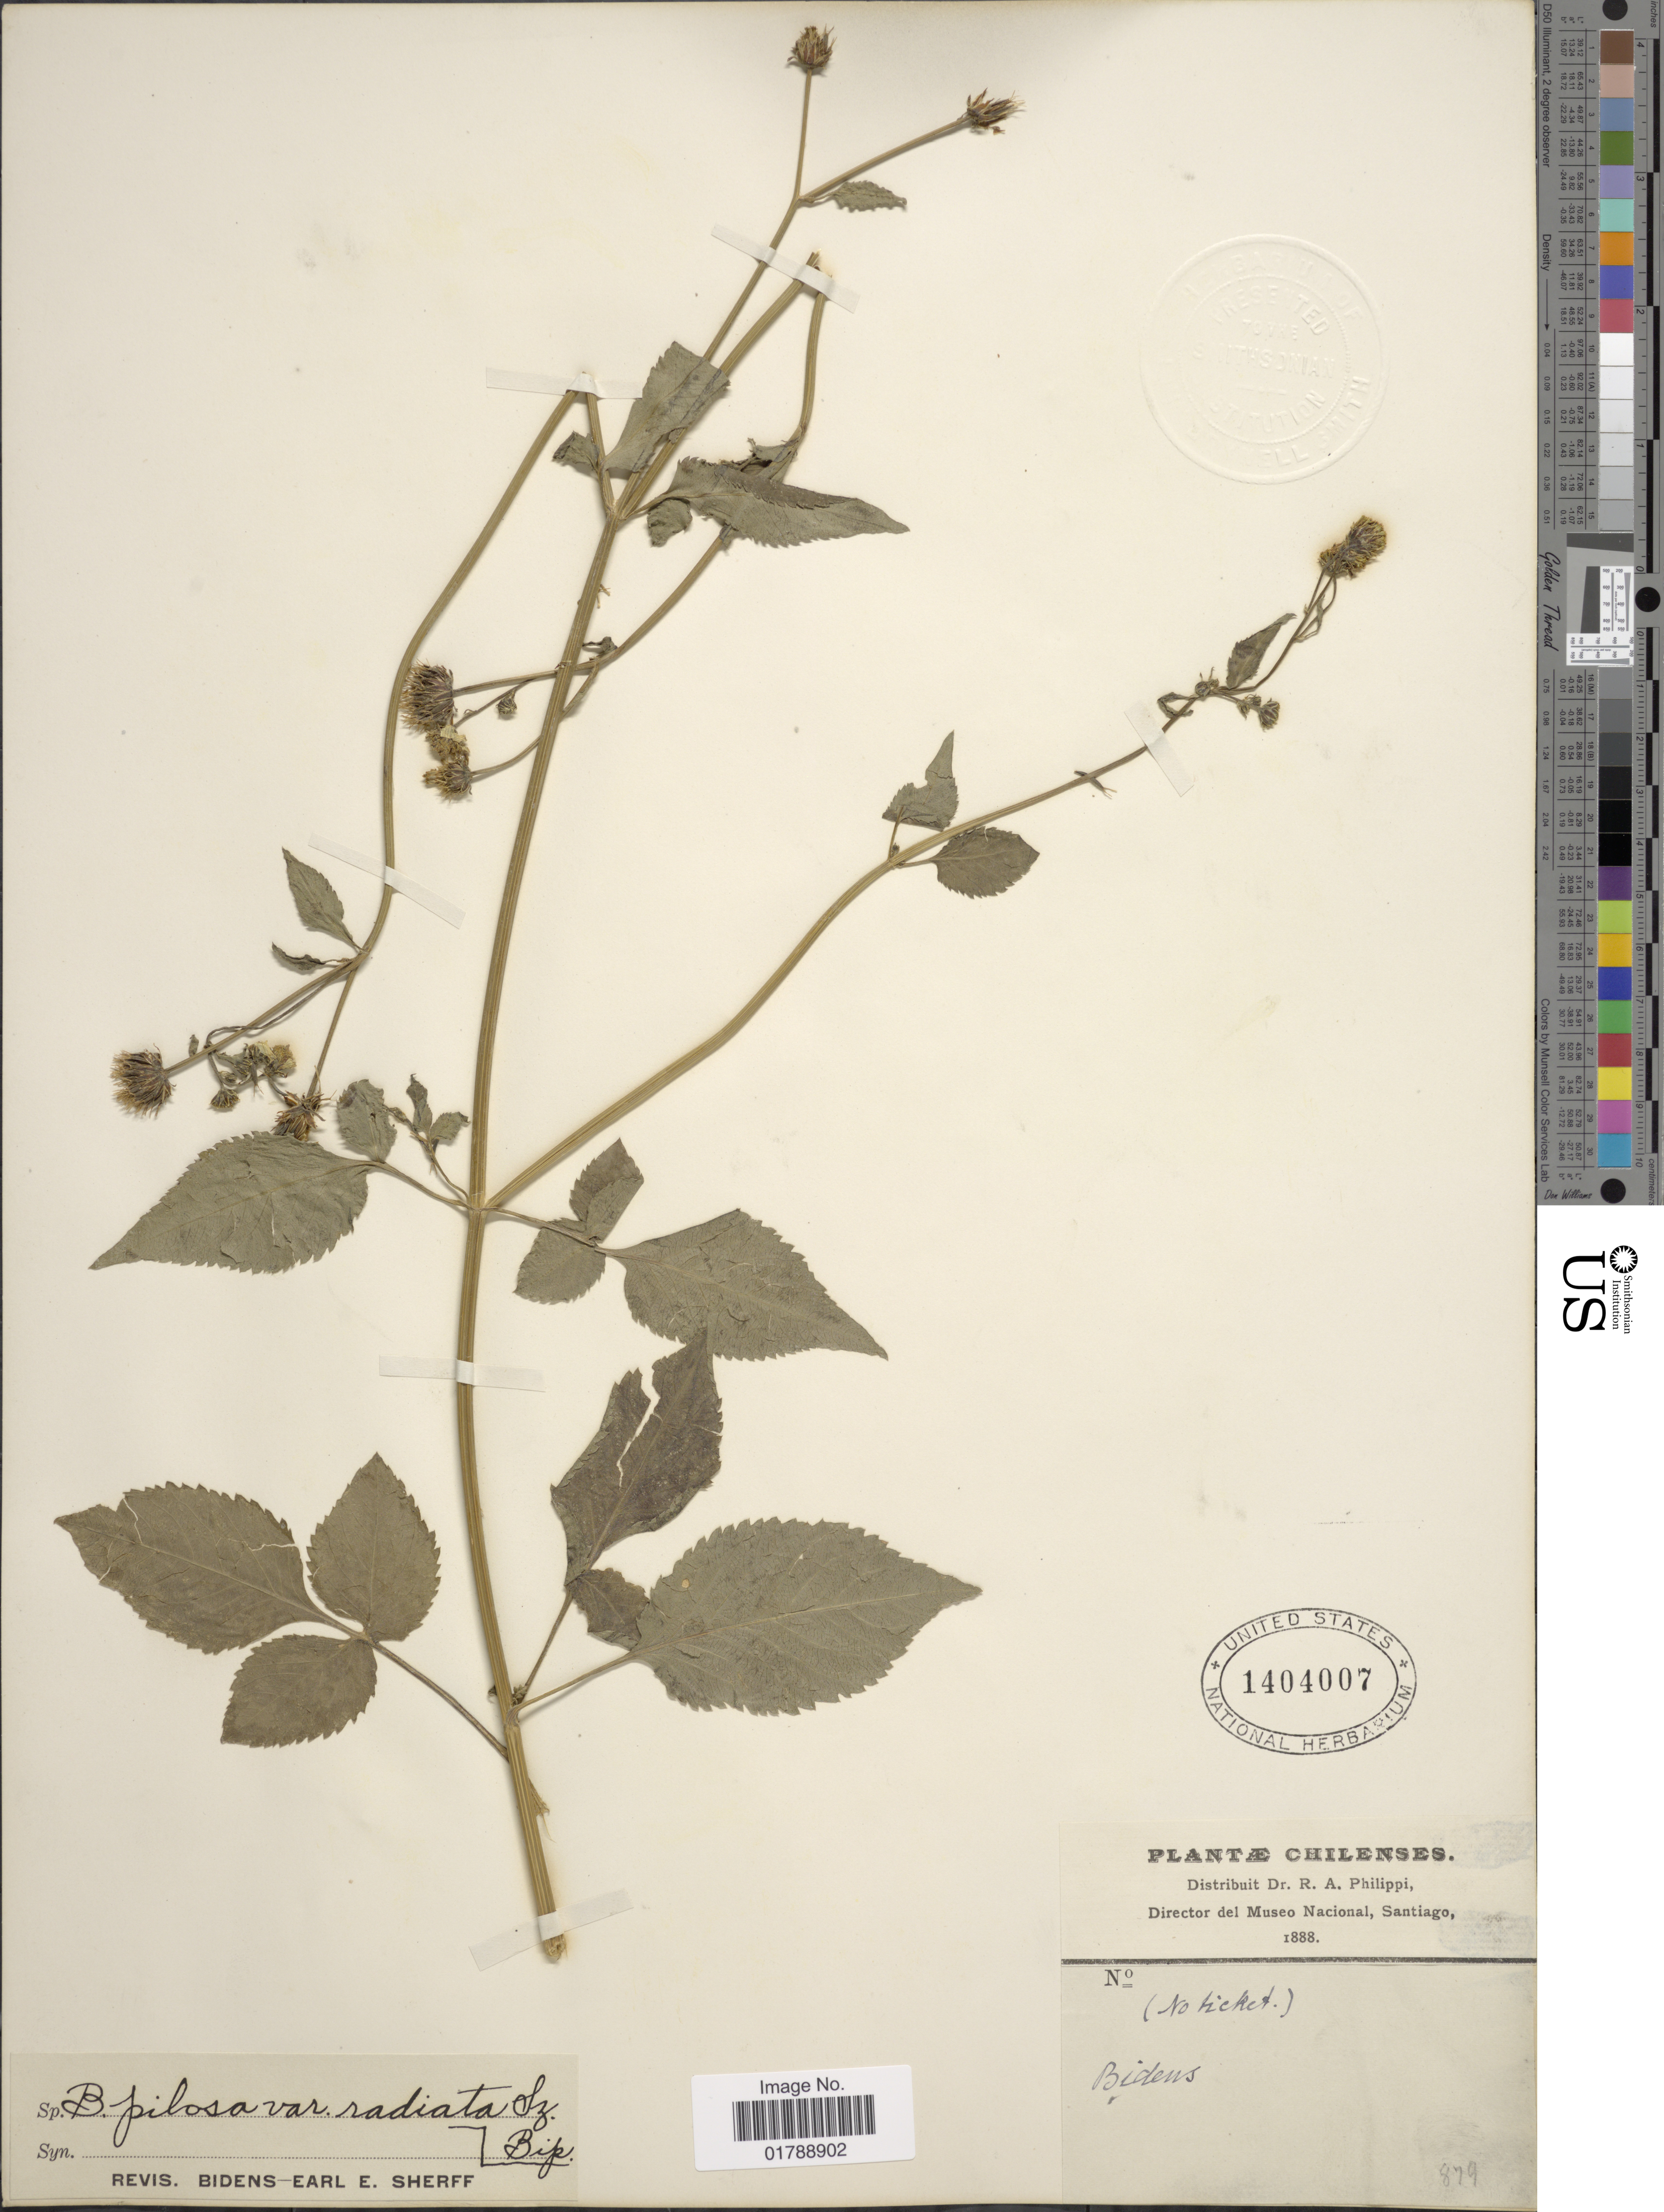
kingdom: Plantae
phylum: Tracheophyta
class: Magnoliopsida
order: Asterales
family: Asteraceae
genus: Bidens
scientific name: Bidens pilosa var. radiata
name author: (Sch. Bip.) J.A. Schmidt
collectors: R. A. Philippi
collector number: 879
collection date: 1888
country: Chile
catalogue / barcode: US 1404007